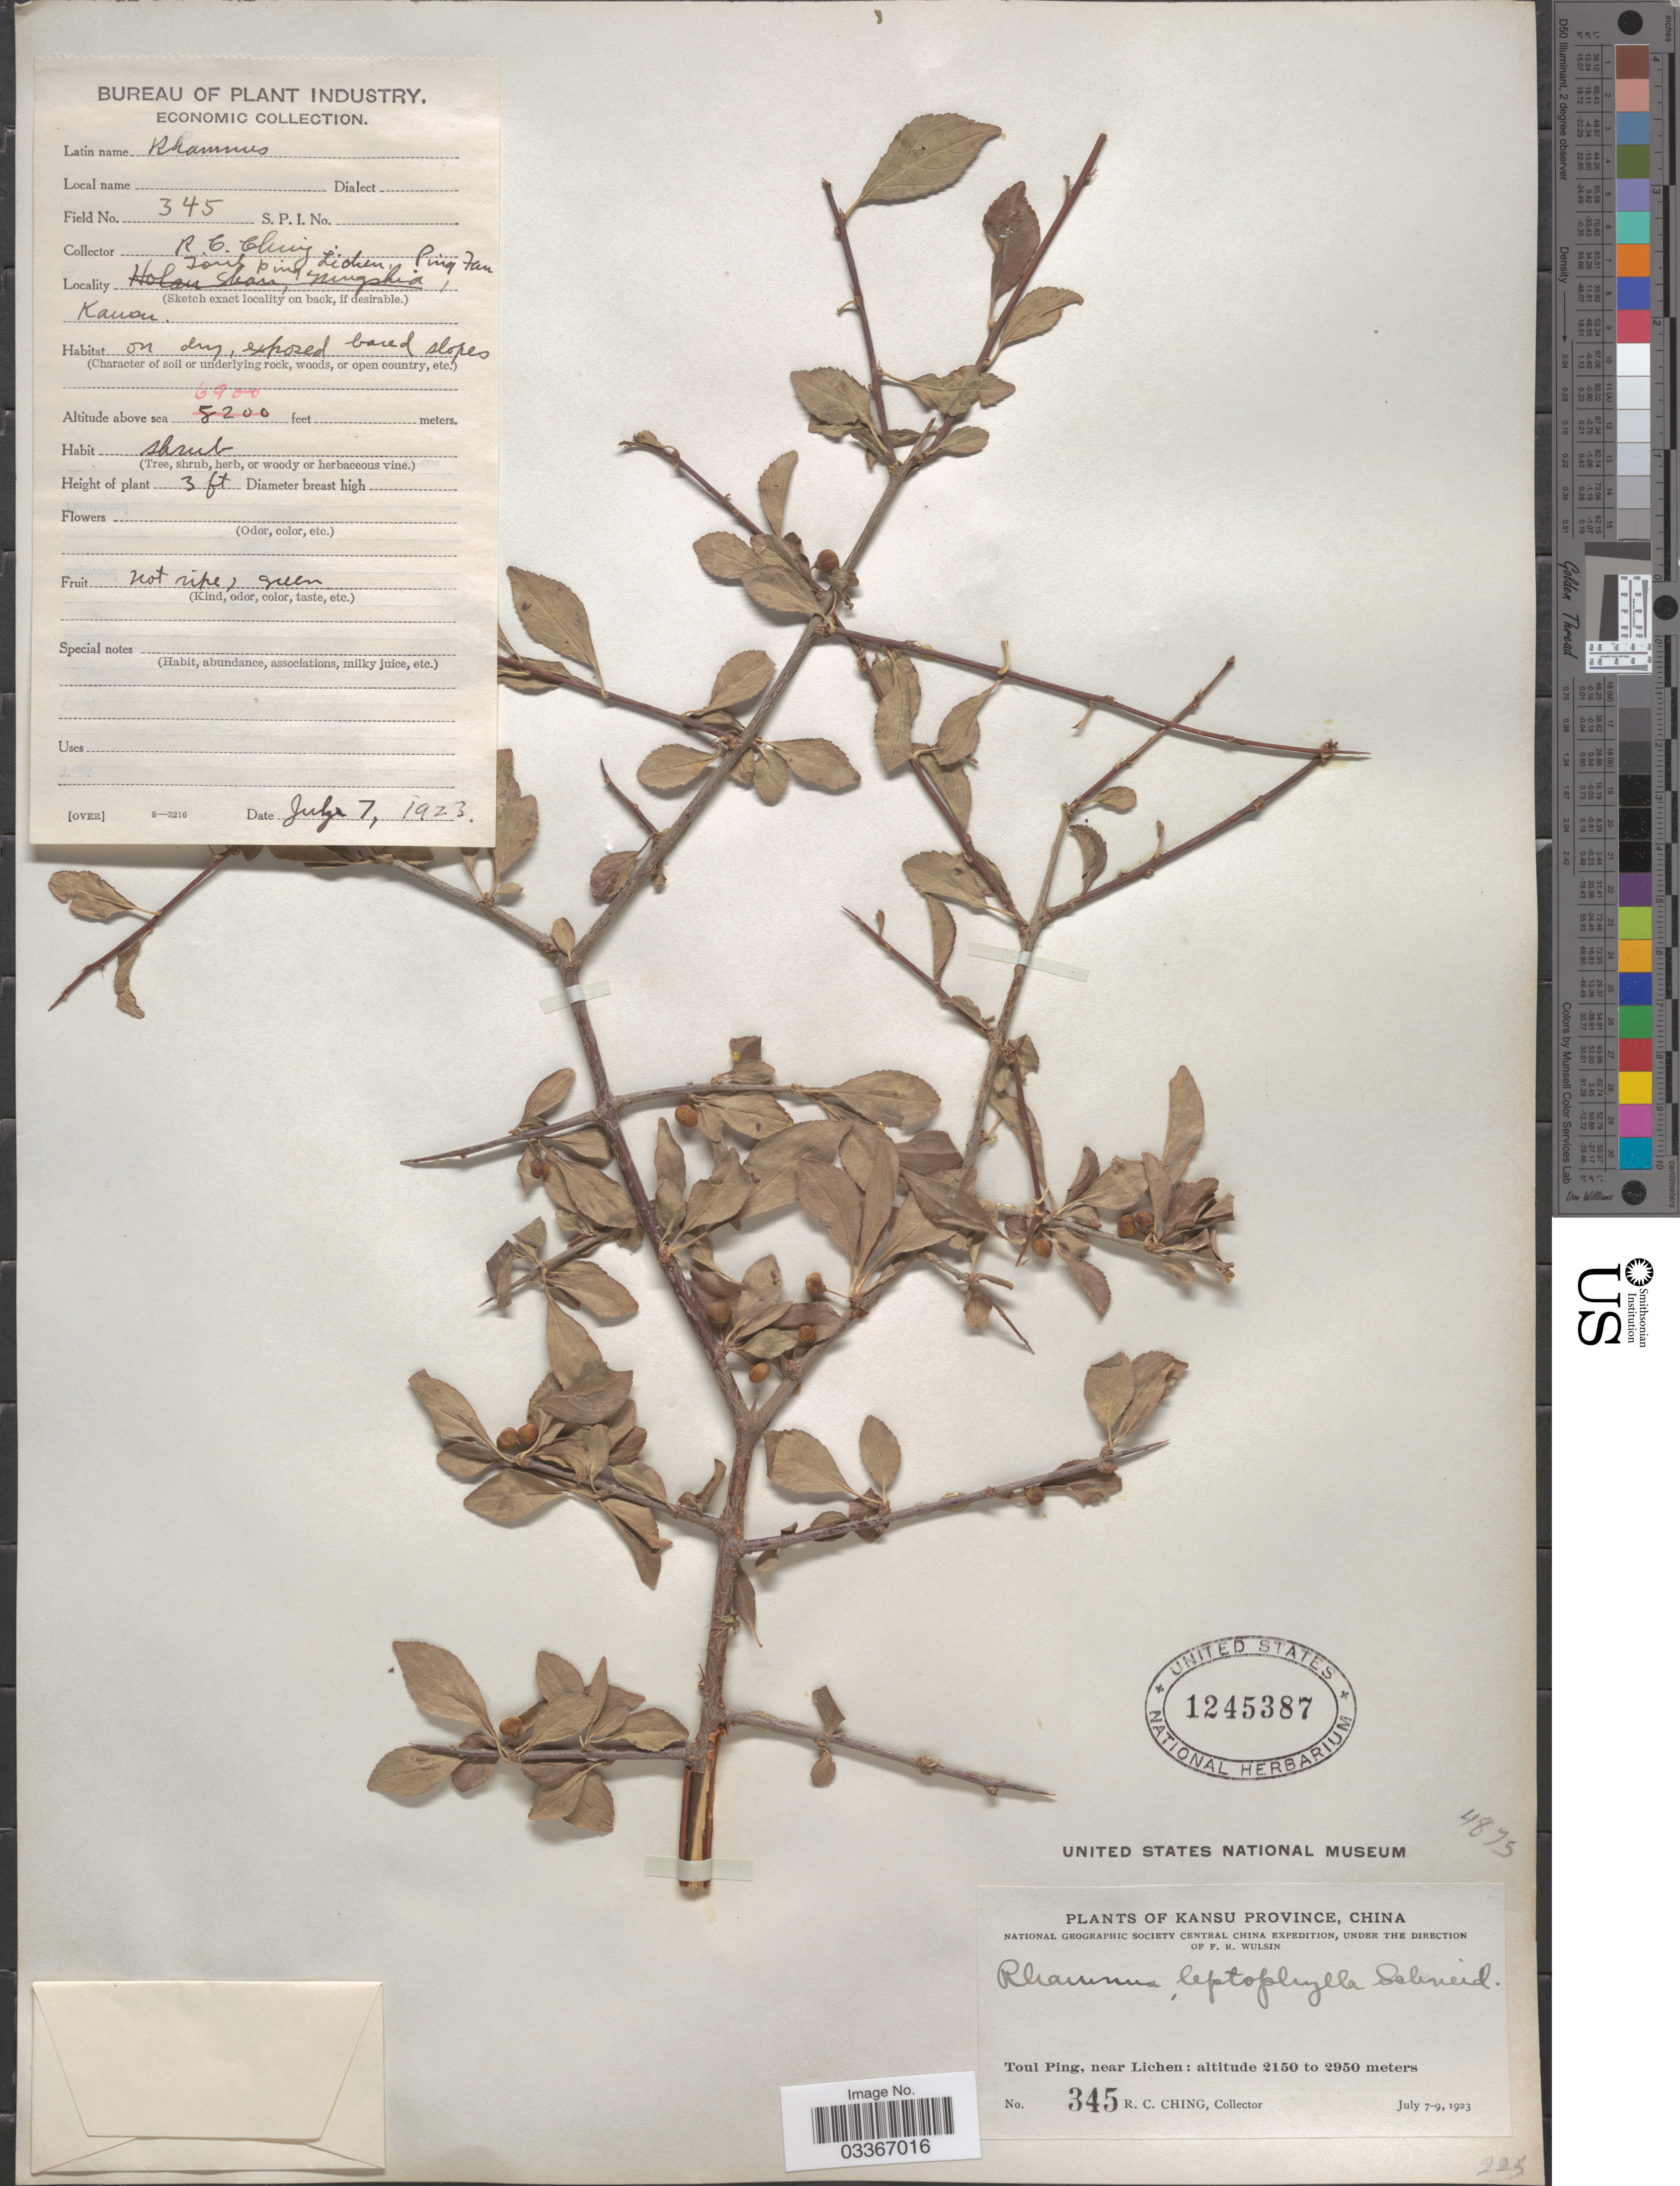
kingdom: Plantae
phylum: Tracheophyta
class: Magnoliopsida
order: Rosales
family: Rhamnaceae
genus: Rhamnus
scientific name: Rhamnus leptophylla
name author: C.K. Schneid.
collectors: R. C. Ching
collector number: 345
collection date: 1923-07-07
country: China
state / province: Gansu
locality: Toul Ping, Lichen, Ping Fan, Ningshia. Kansu Province.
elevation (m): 2103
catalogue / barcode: US 1245387